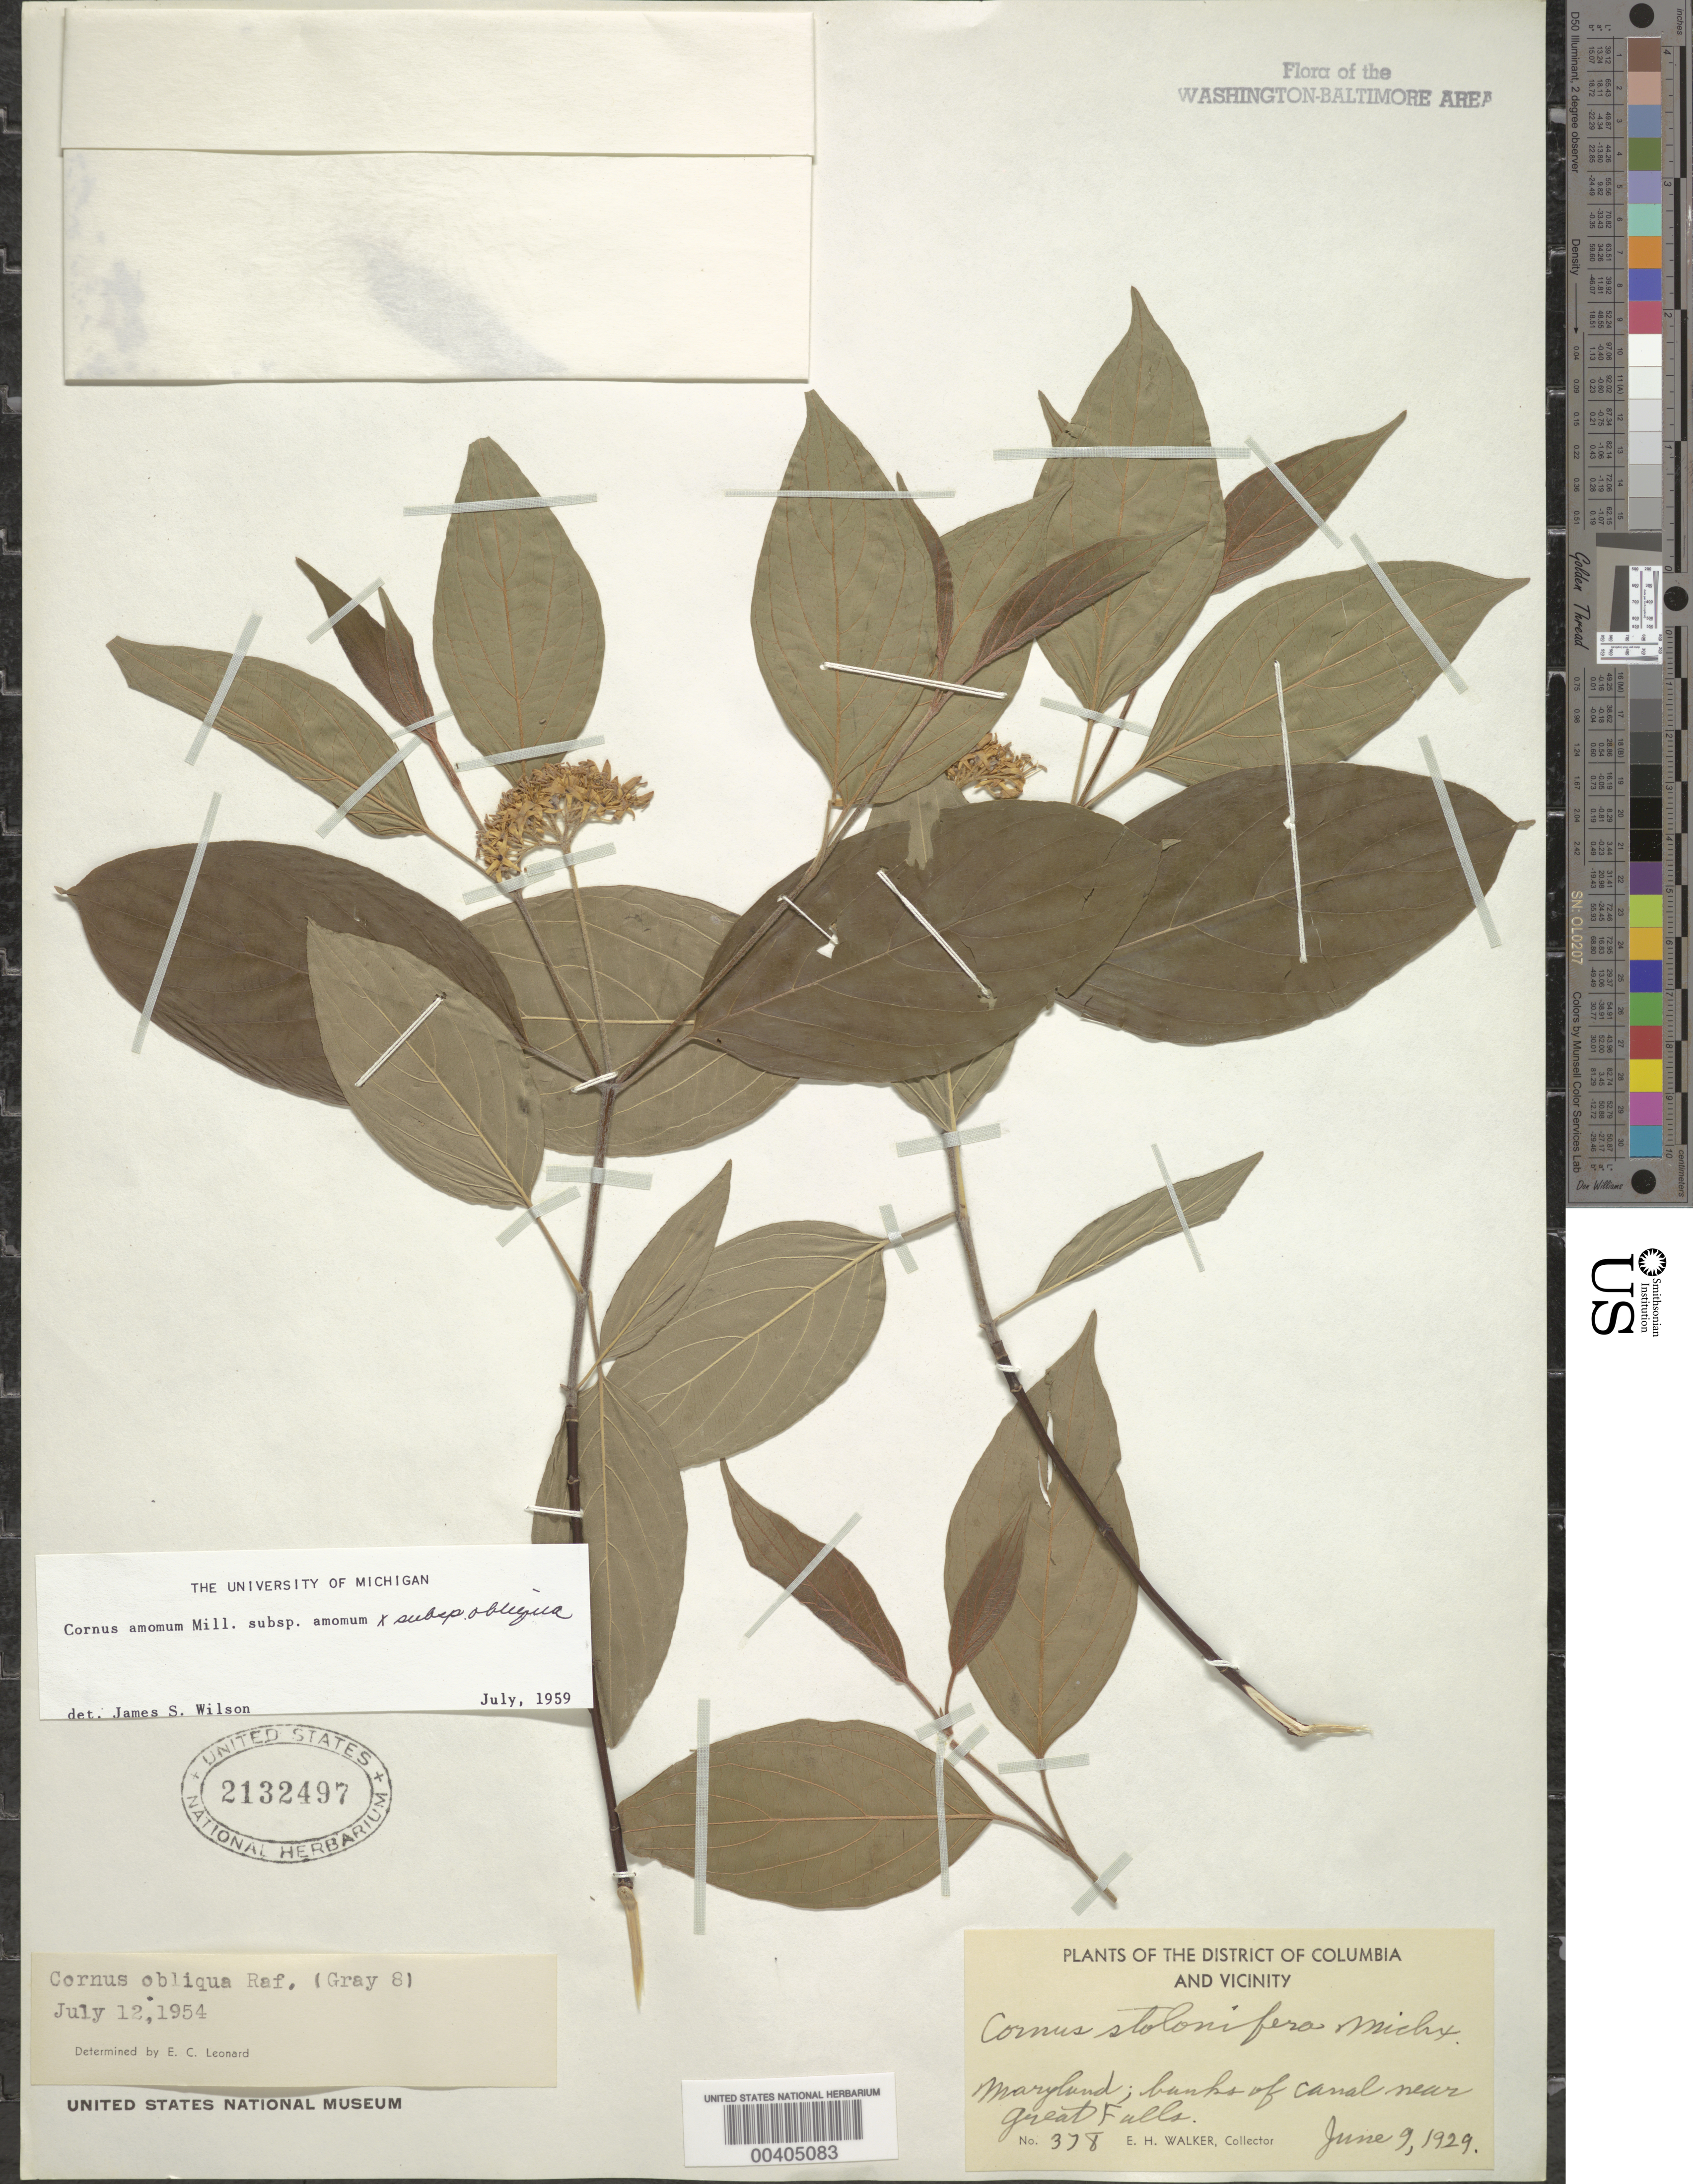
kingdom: Plantae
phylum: Tracheophyta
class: Magnoliopsida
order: Cornales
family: Cornaceae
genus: Cornus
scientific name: Cornus amomum subsp. amomum x C. amomum subsp. obliqua (Raf.) J.S. Wilson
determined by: Wilson, J. S., (MICH), University of Michigan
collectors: E. H. Walker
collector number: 378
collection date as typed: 09 Jun 1929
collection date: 1929-06-09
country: United States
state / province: Maryland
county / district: Montgomery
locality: Canal, near Great Falls C. & O. Canal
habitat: Banks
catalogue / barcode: US 2131497